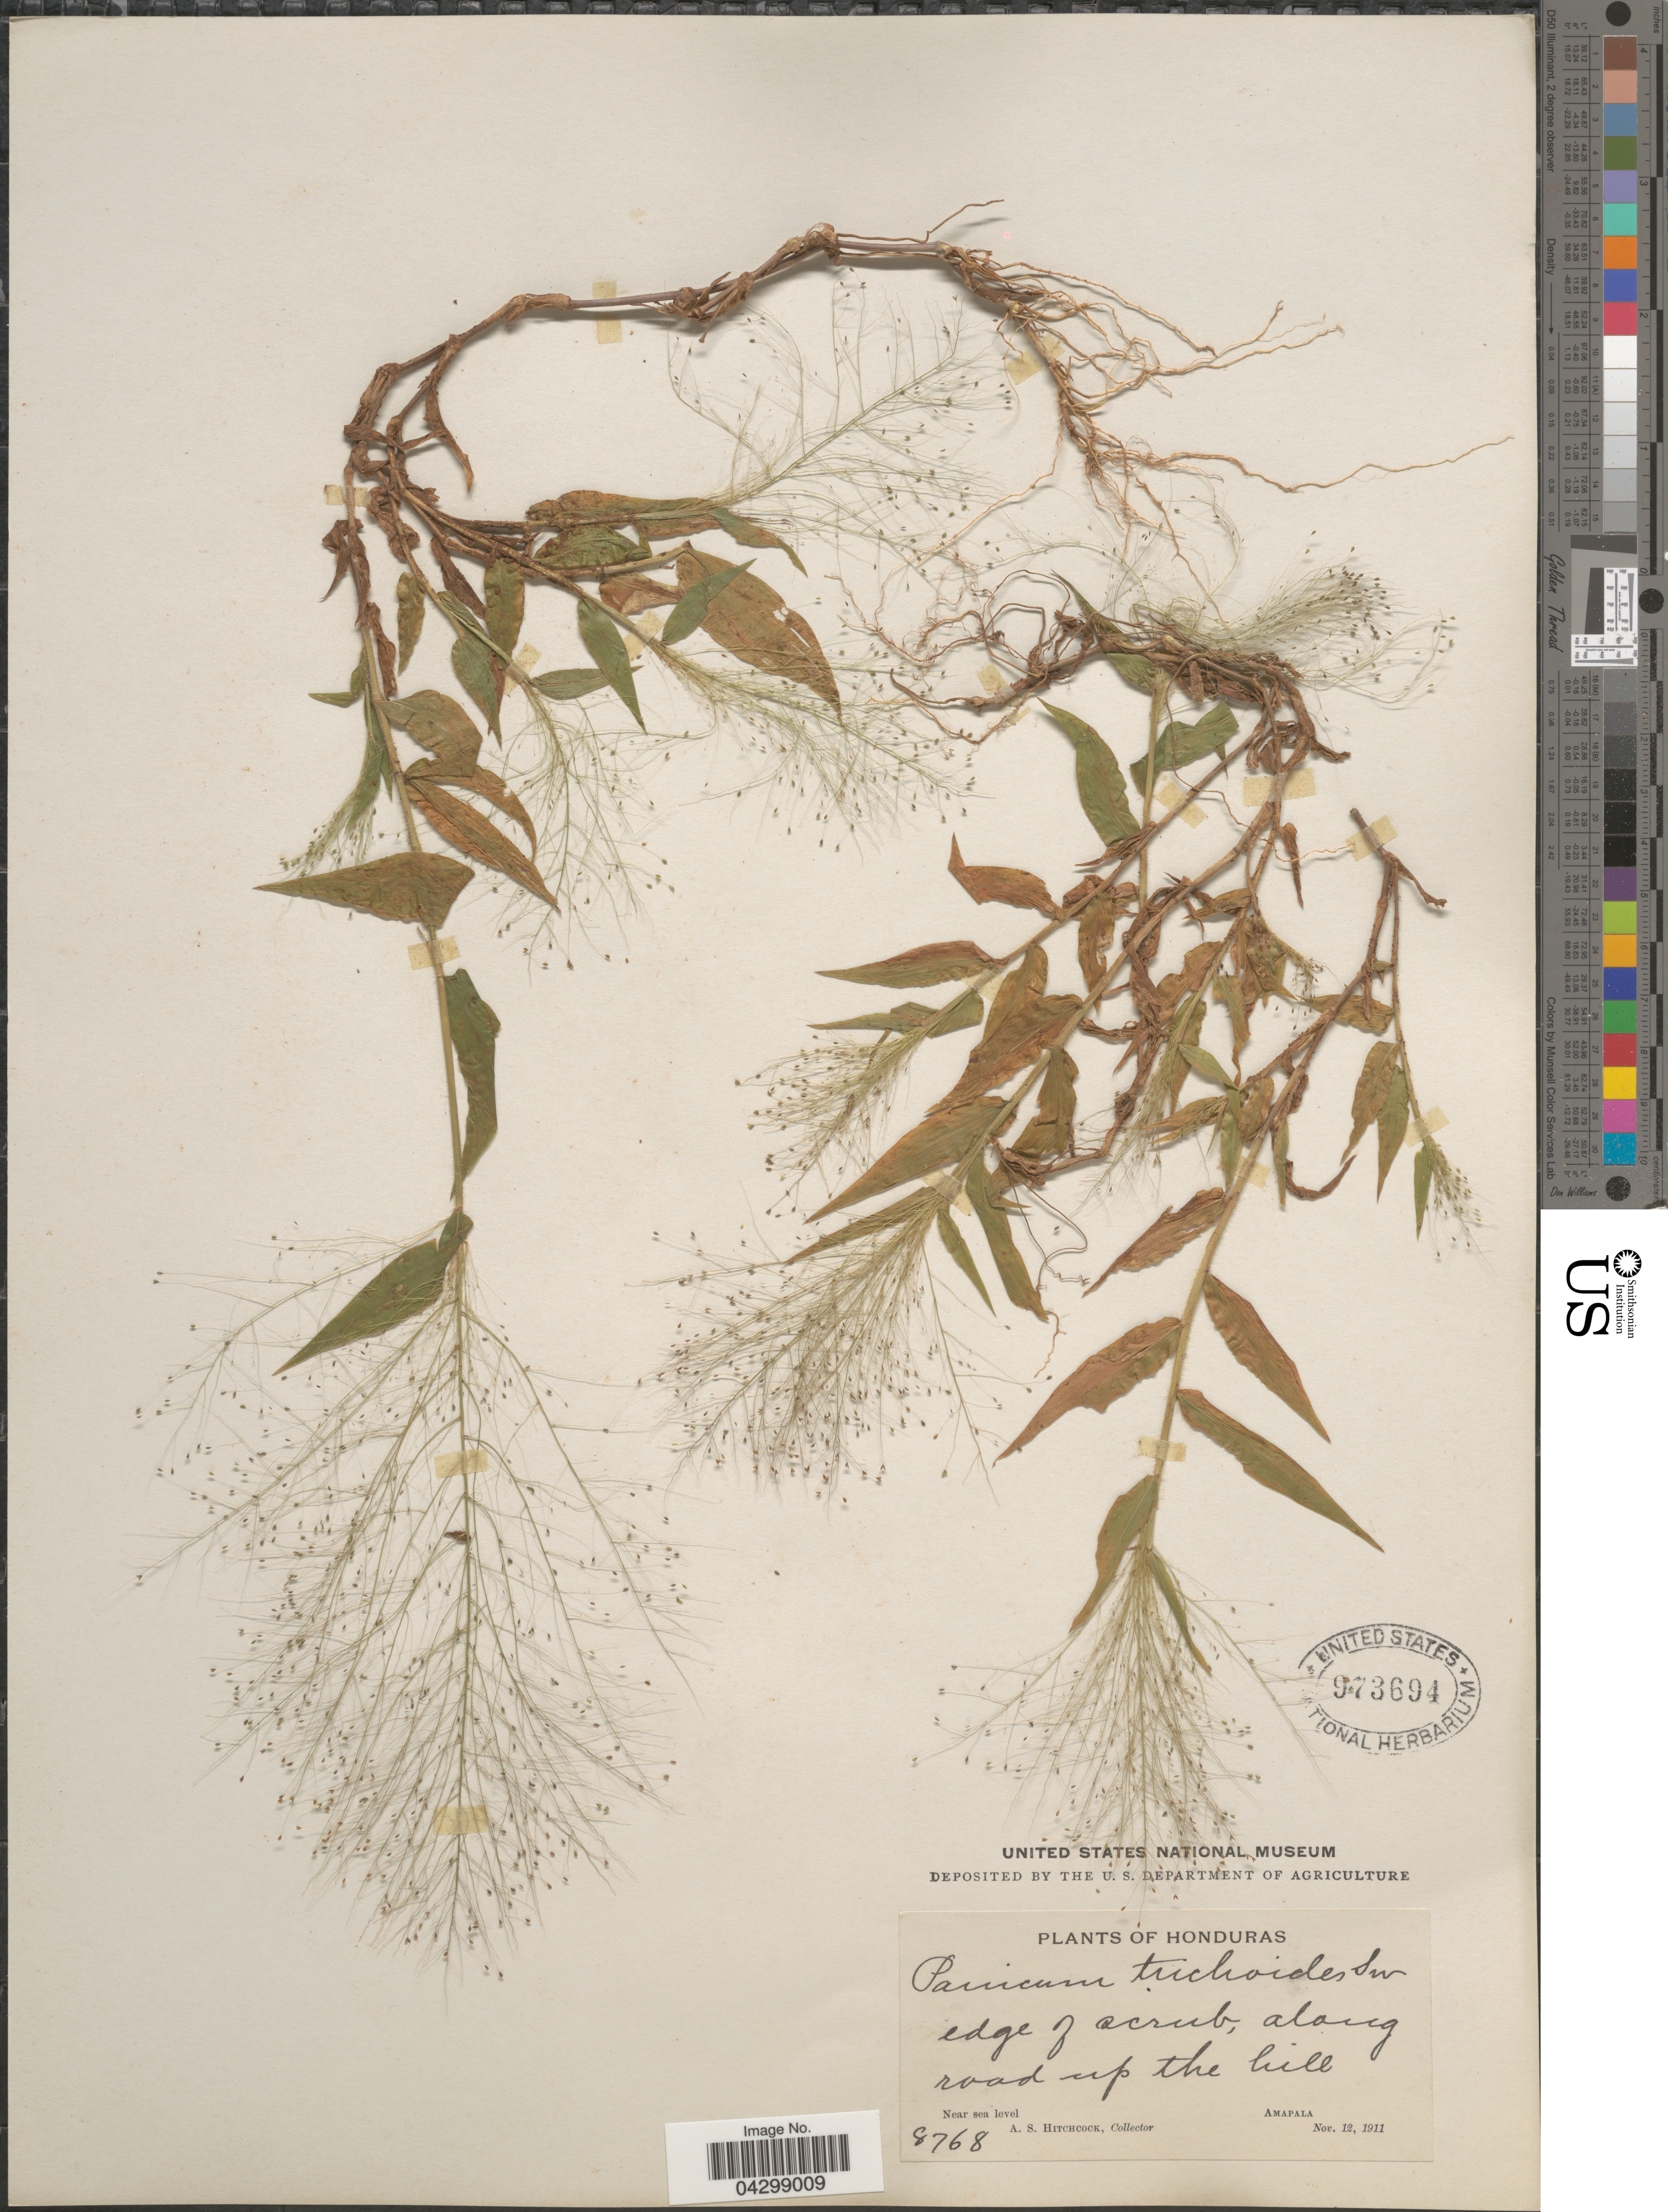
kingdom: Plantae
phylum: Tracheophyta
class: Liliopsida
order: Poales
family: Poaceae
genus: Panicum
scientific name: Panicum trichoides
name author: Sw.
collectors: A. S. Hitchcock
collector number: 8768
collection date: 1911-11-12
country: Honduras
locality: Edge of scrub, along road up to the hill. Amapala.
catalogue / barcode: US 973694